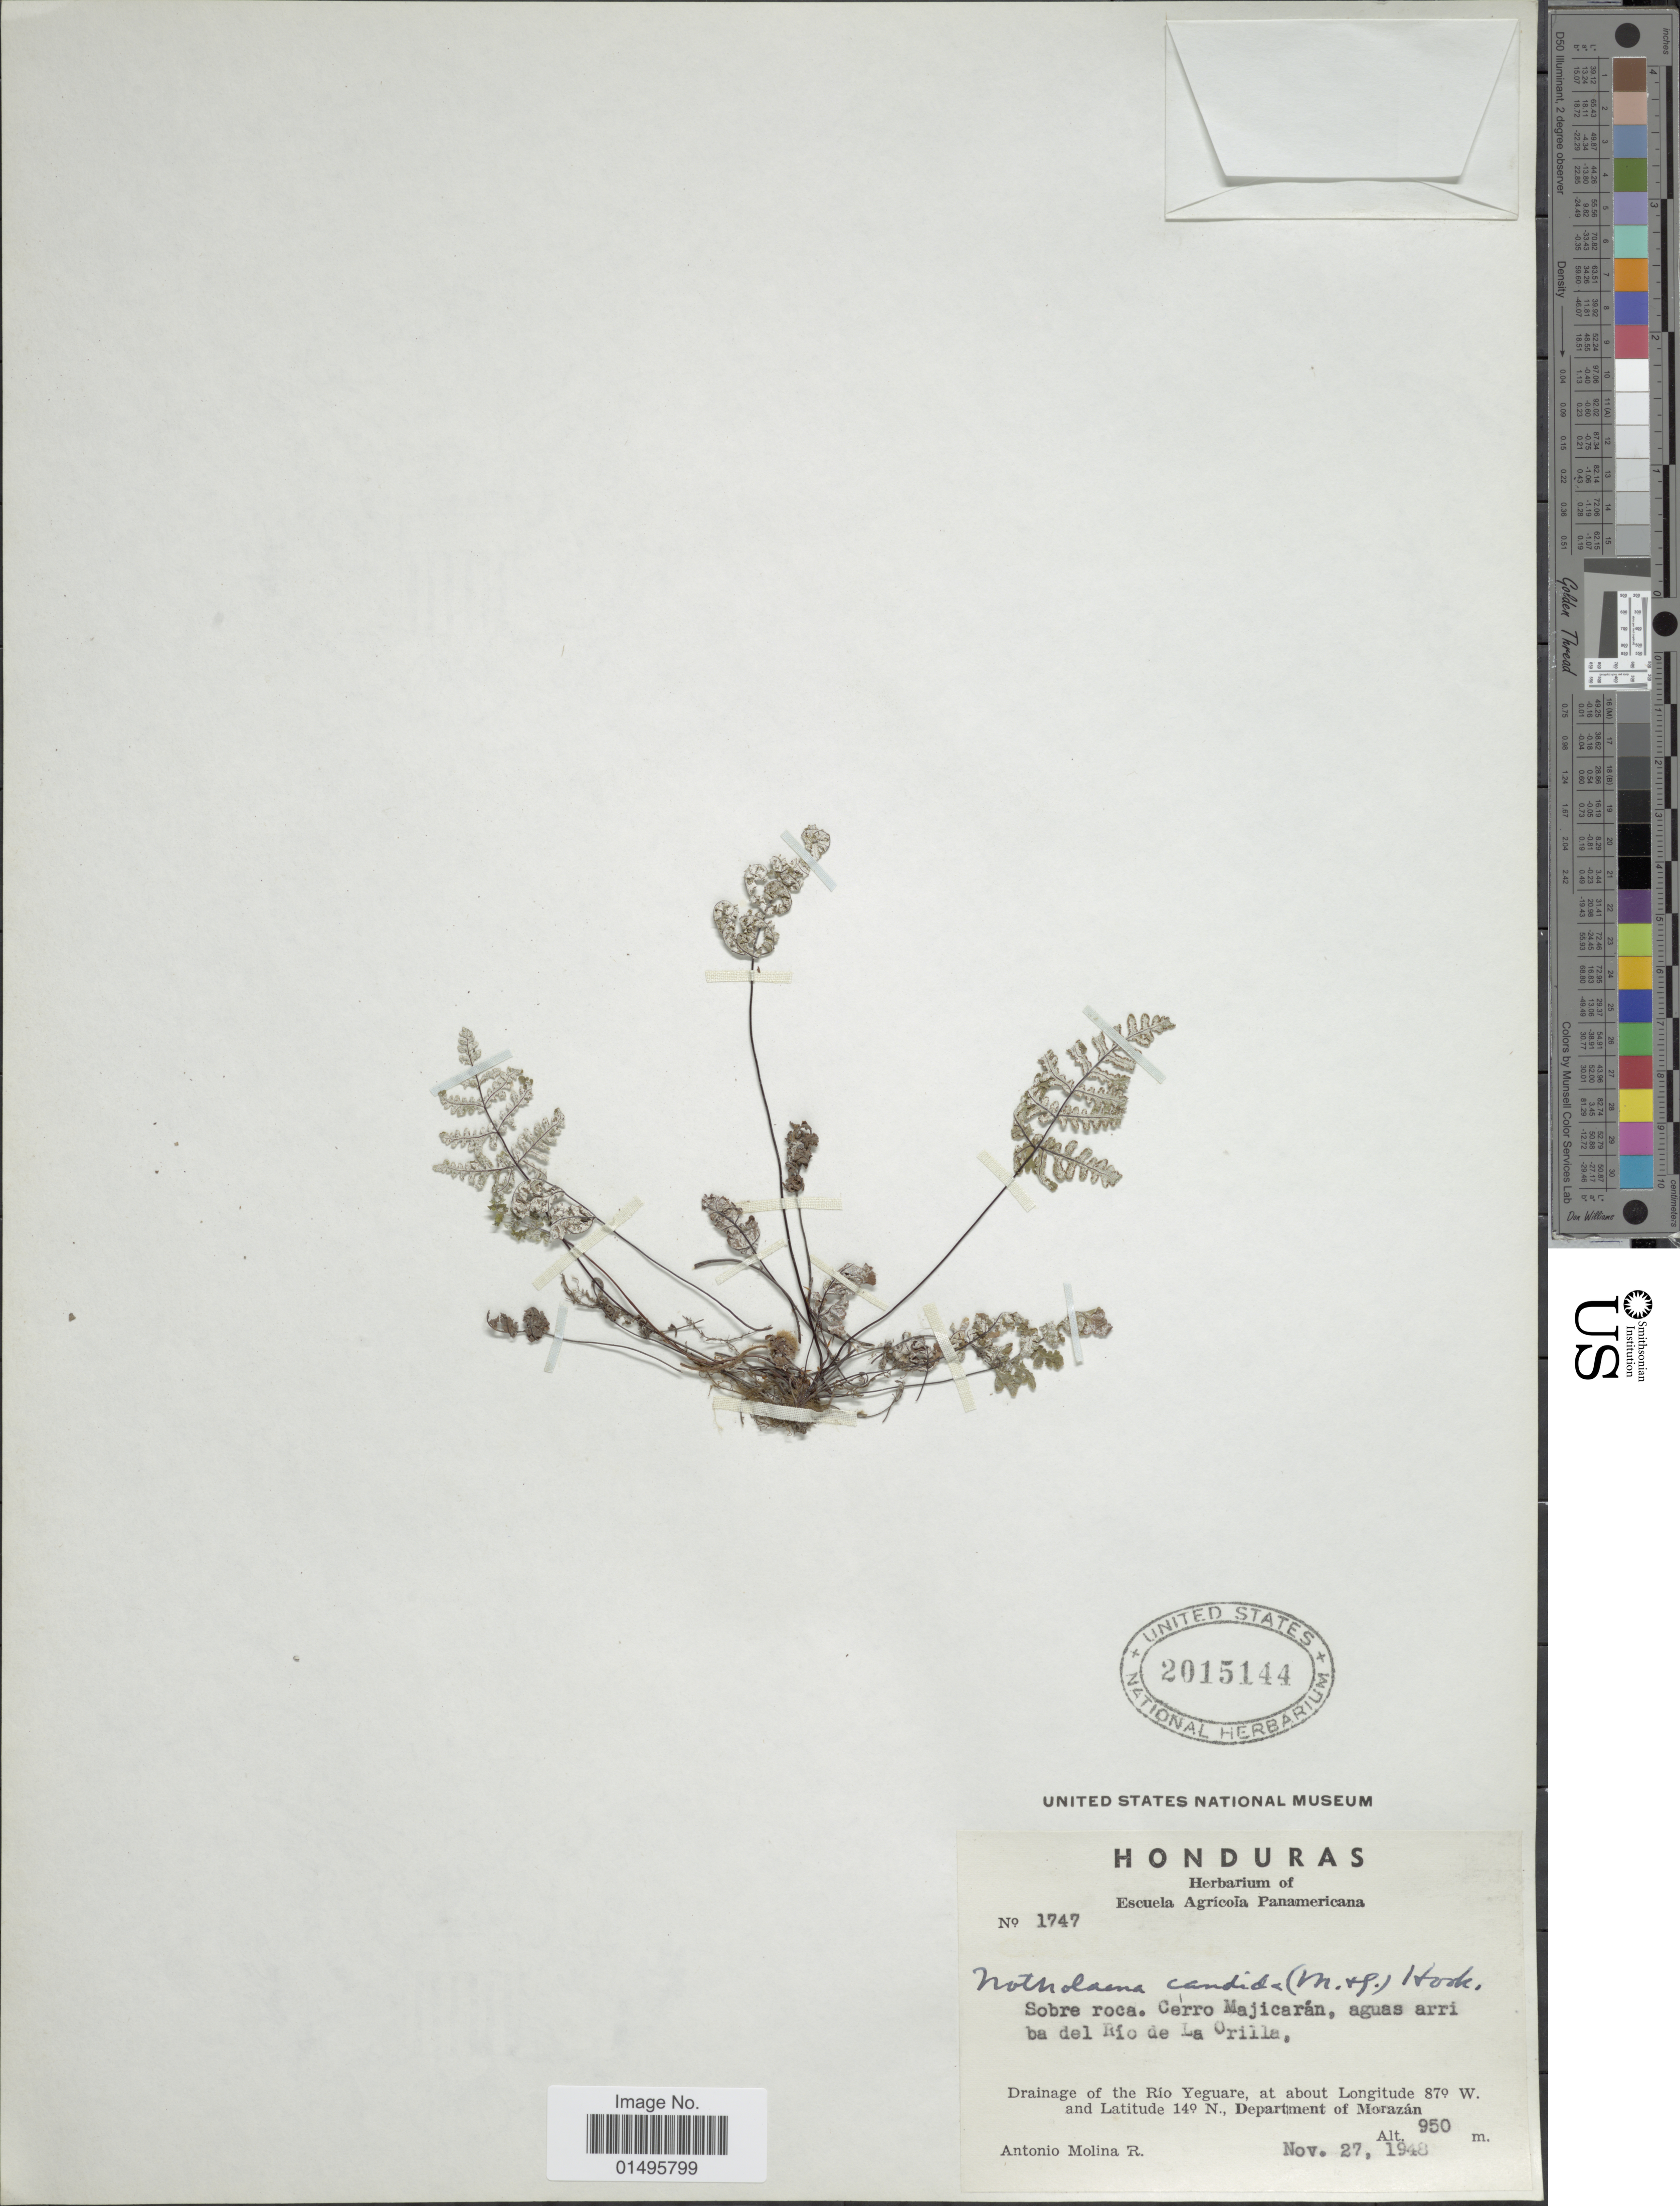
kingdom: Plantae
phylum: Tracheophyta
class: Polypodiopsida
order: Polypodiales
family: Pteridaceae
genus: Notholaena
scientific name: Notholaena candida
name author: (M. Martens) Hook.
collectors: A. R. Molina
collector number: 1747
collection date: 1948-11-27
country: Honduras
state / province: Fco. Morazán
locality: Sobre roca. Cerro Majicaran, aguas arri ba del rio de La Orilla. Drainage of the Rio Yeguare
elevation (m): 950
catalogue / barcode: US 2015144